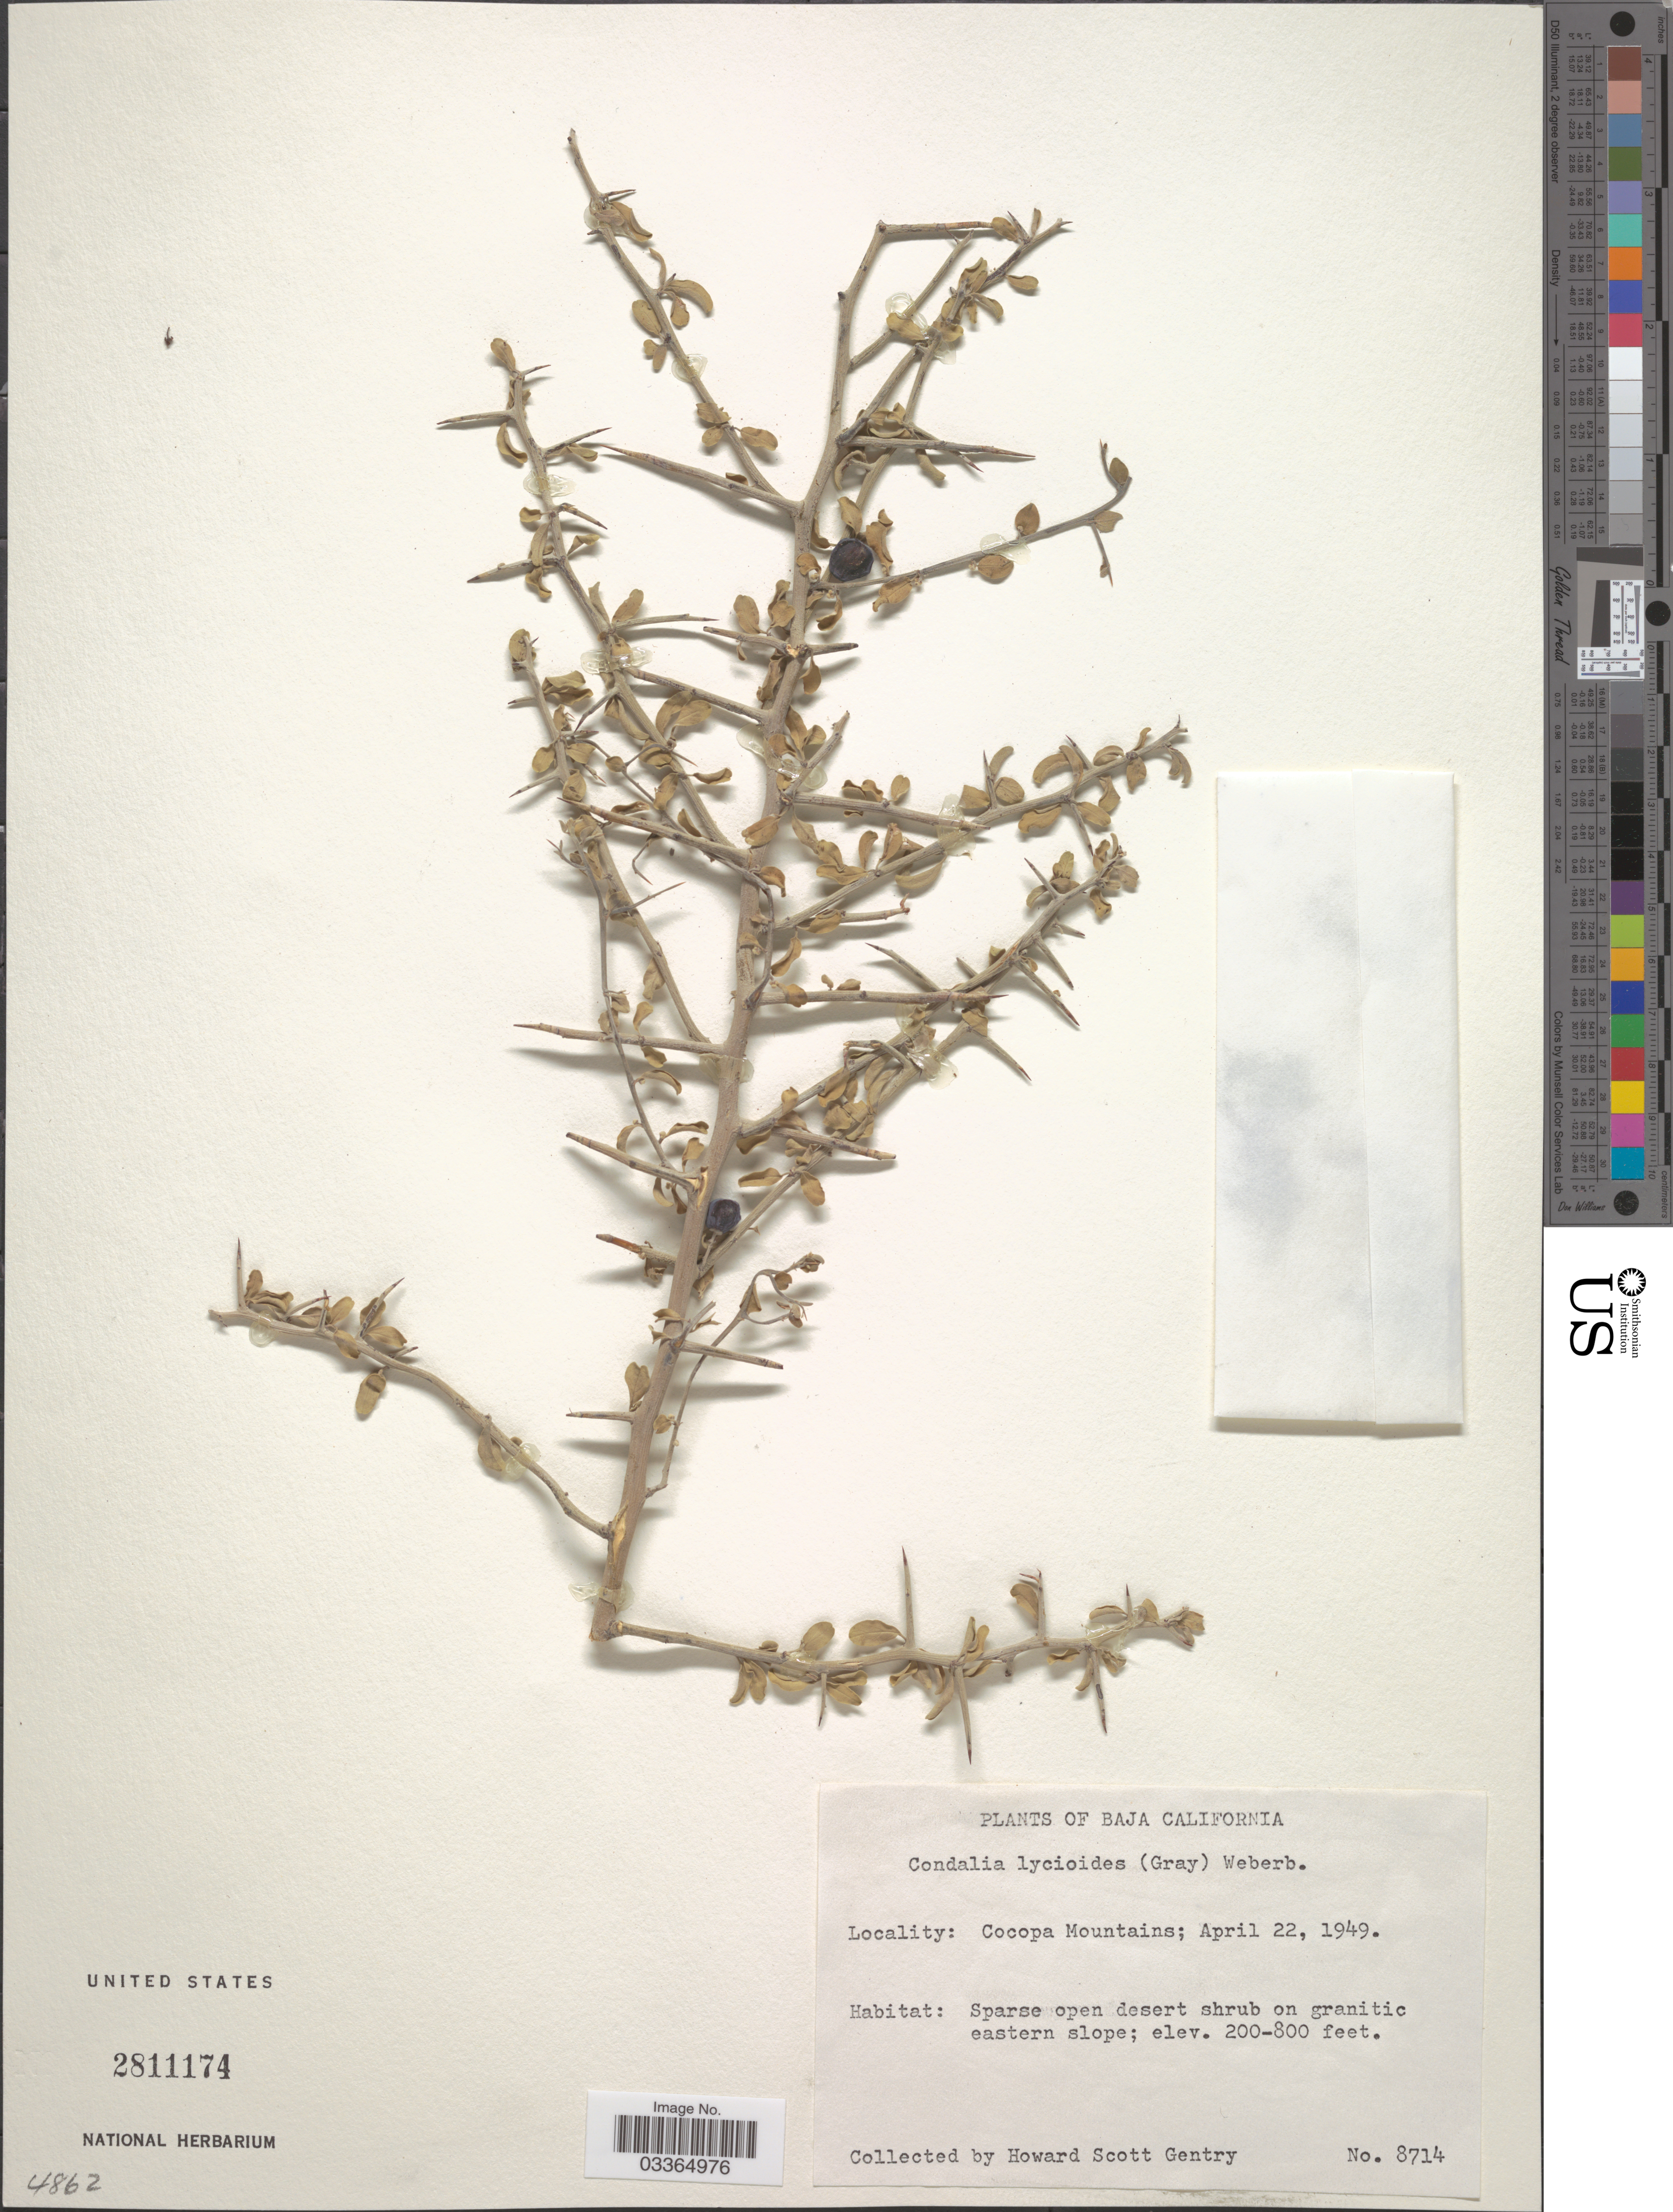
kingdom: Plantae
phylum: Tracheophyta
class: Magnoliopsida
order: Rosales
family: Rhamnaceae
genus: Condalia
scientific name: Condalia lycioides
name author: (A. Gray) Weberb.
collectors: H. S. Gentry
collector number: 8714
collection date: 1949-04-22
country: Mexico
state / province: Baja California Norte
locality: Cocopa Mountains.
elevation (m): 61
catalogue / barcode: US 2811174